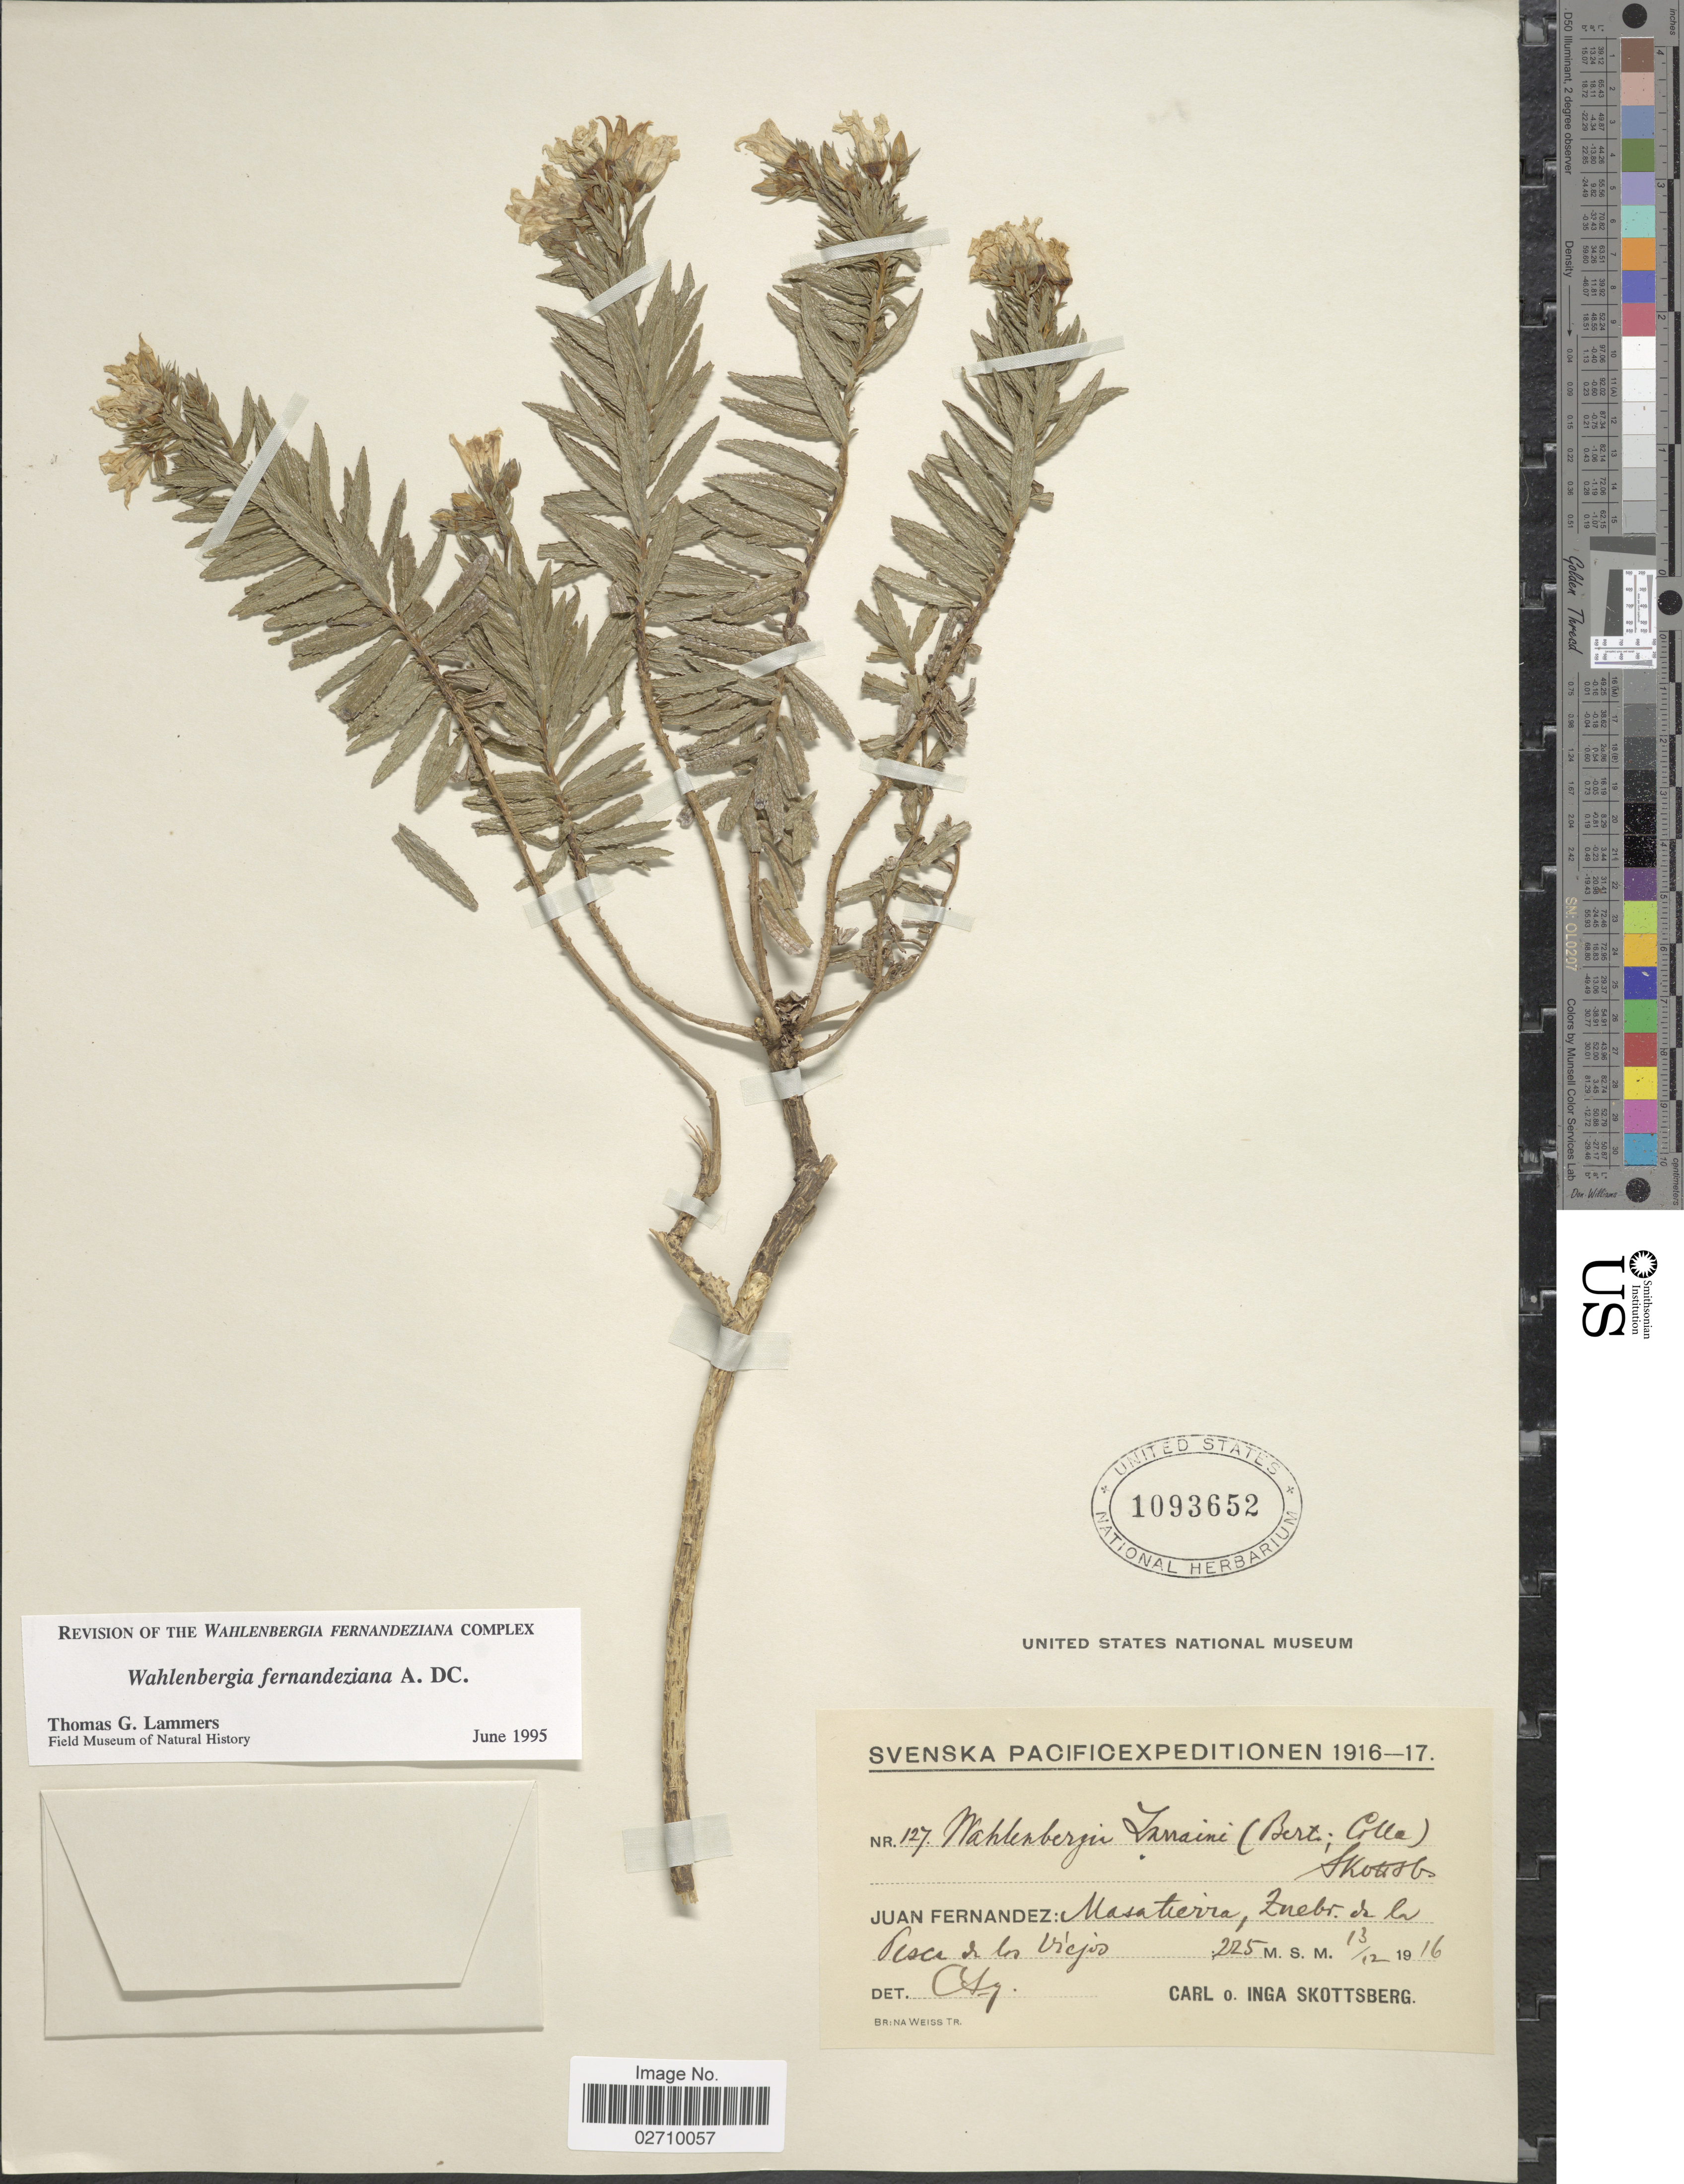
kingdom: Plantae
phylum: Tracheophyta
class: Magnoliopsida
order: Asterales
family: Campanulaceae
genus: Wahlenbergia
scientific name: Wahlenbergia fernandeziana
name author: A. DC.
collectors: C. Skottsberg & I. Skottsberg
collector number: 127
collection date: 1916-12-13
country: Chile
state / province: Valparaíso (V)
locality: Juan Fernandez: Masatierra, Quebr. de la Pesca de los Viejos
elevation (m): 225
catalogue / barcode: US 1093652